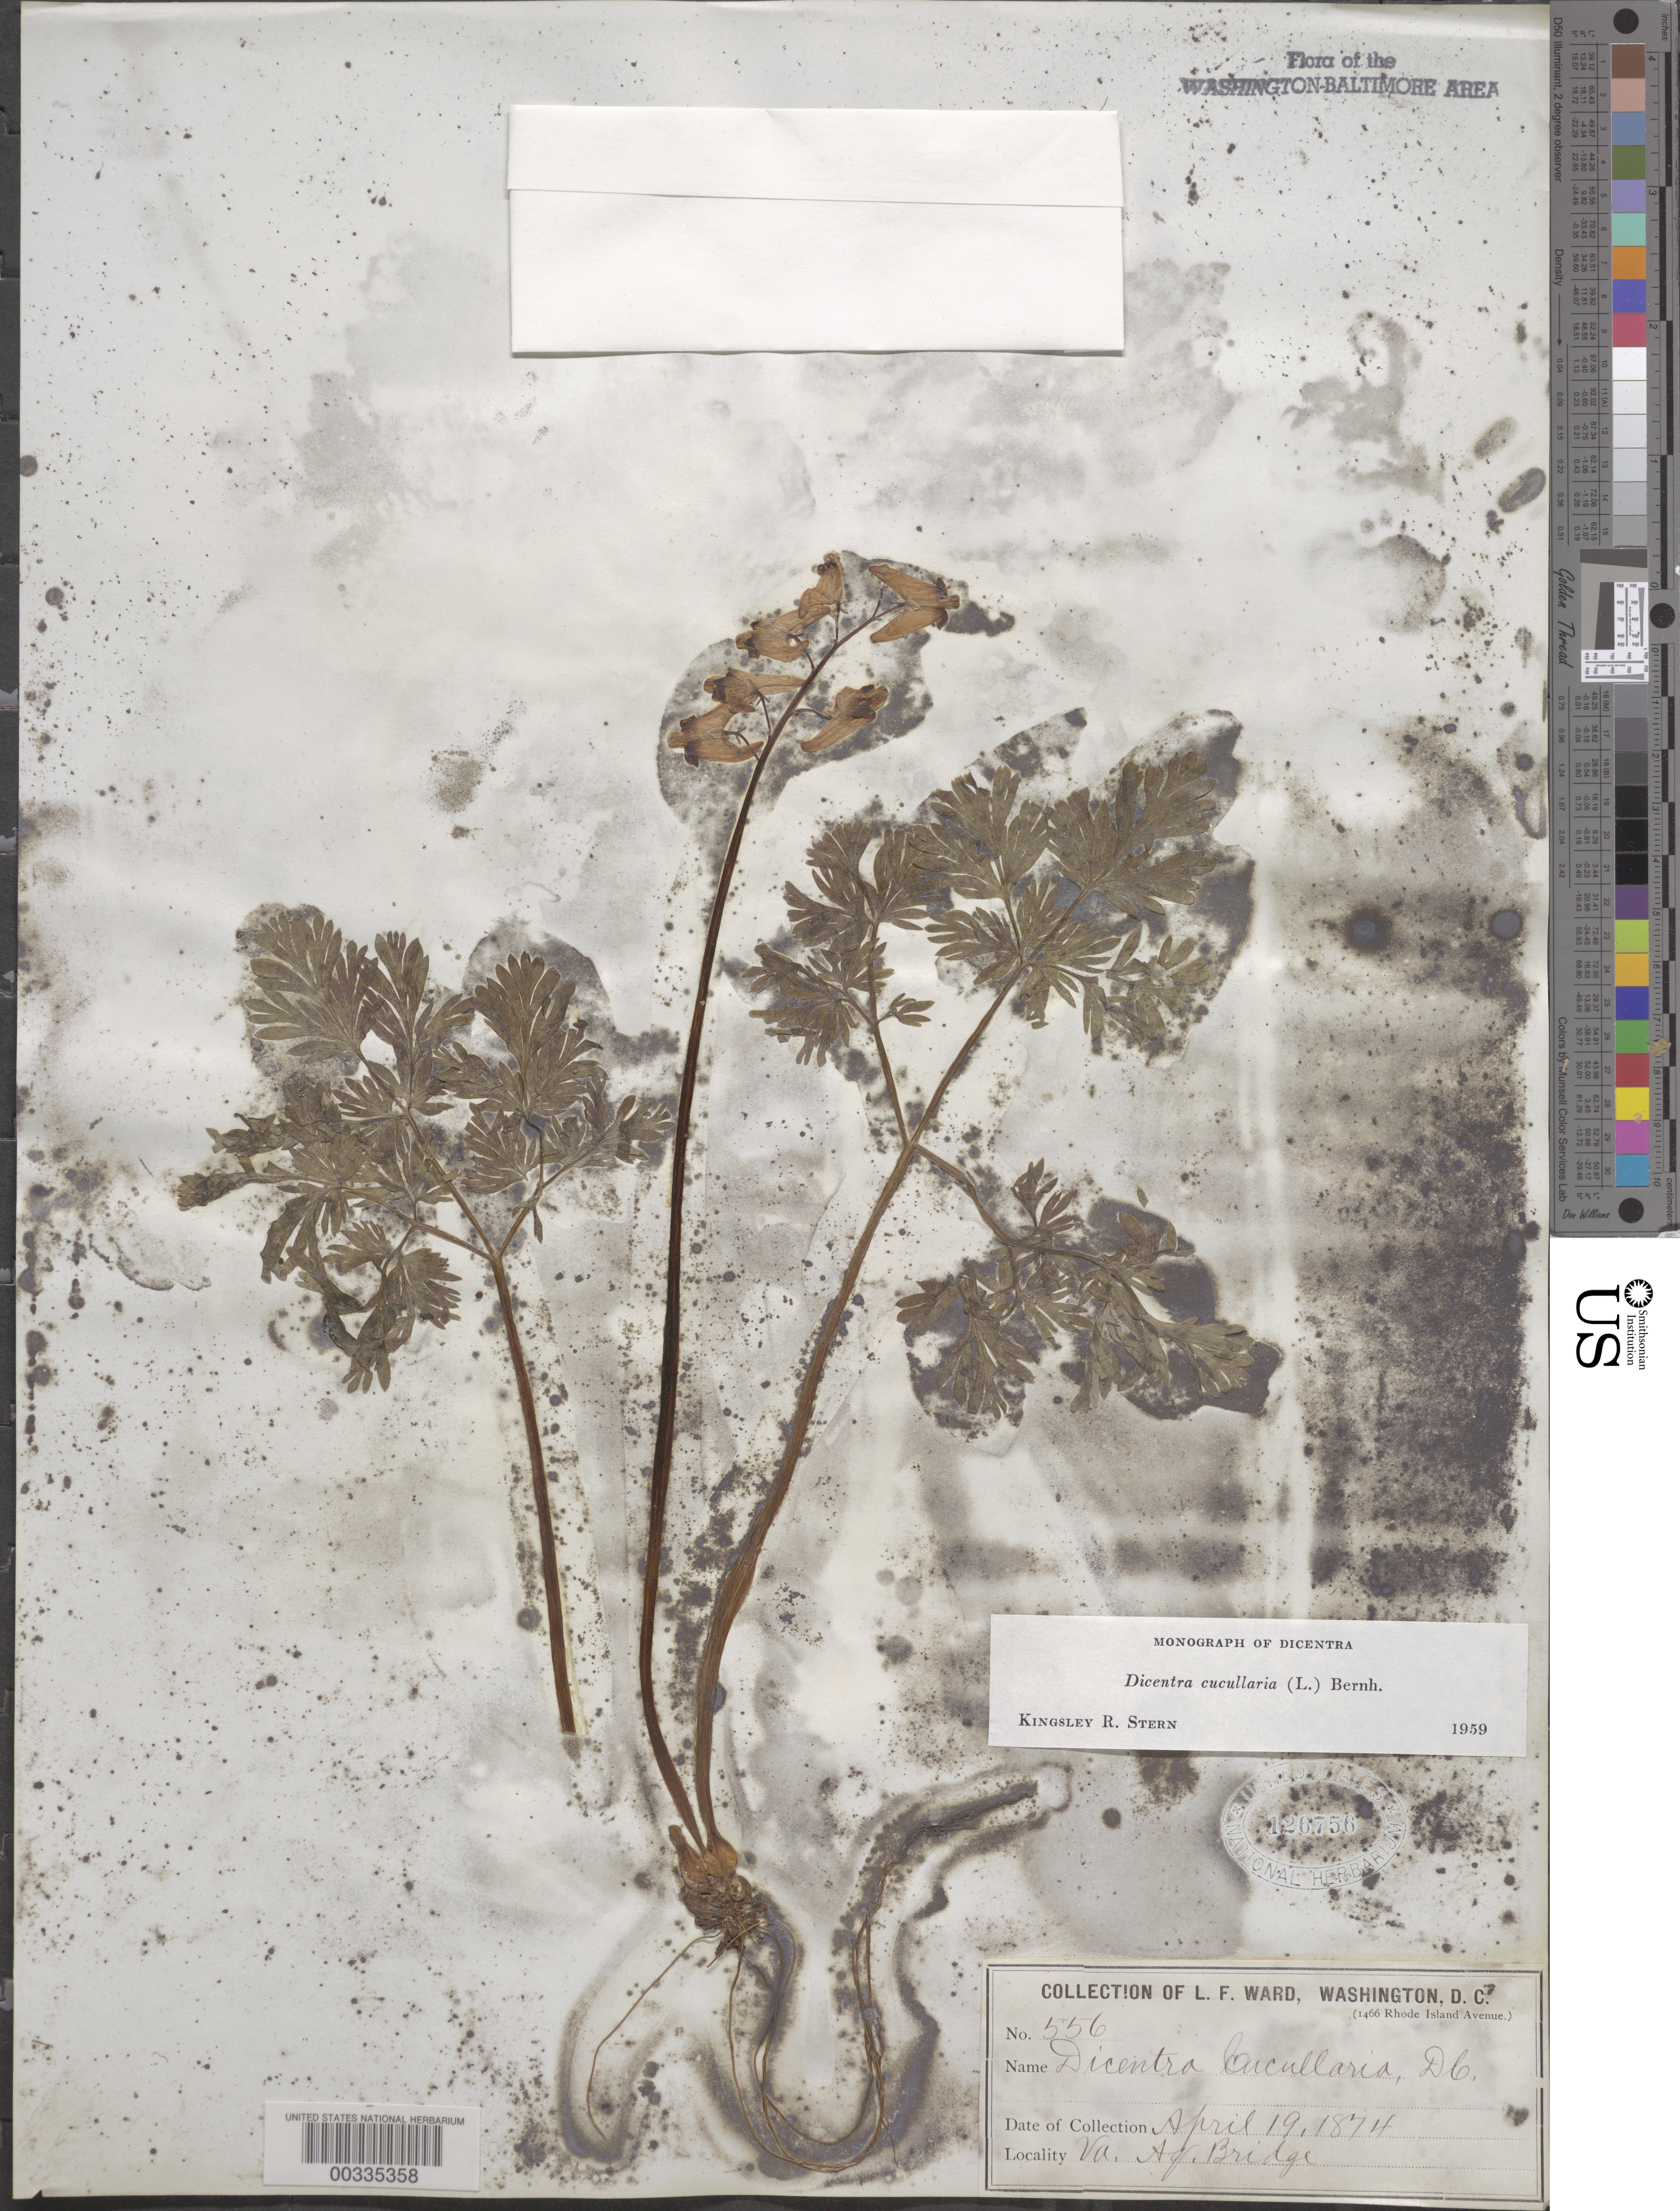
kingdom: Plantae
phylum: Tracheophyta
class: Magnoliopsida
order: Ranunculales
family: Papaveraceae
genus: Dicentra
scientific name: Dicentra cucullaria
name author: (L.) Bernh.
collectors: L. F. Ward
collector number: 556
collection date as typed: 19 Apr 1874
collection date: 1874-04-19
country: United States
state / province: Virginia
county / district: Fairfax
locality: Aqueduct Bridge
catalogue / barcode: US 126756